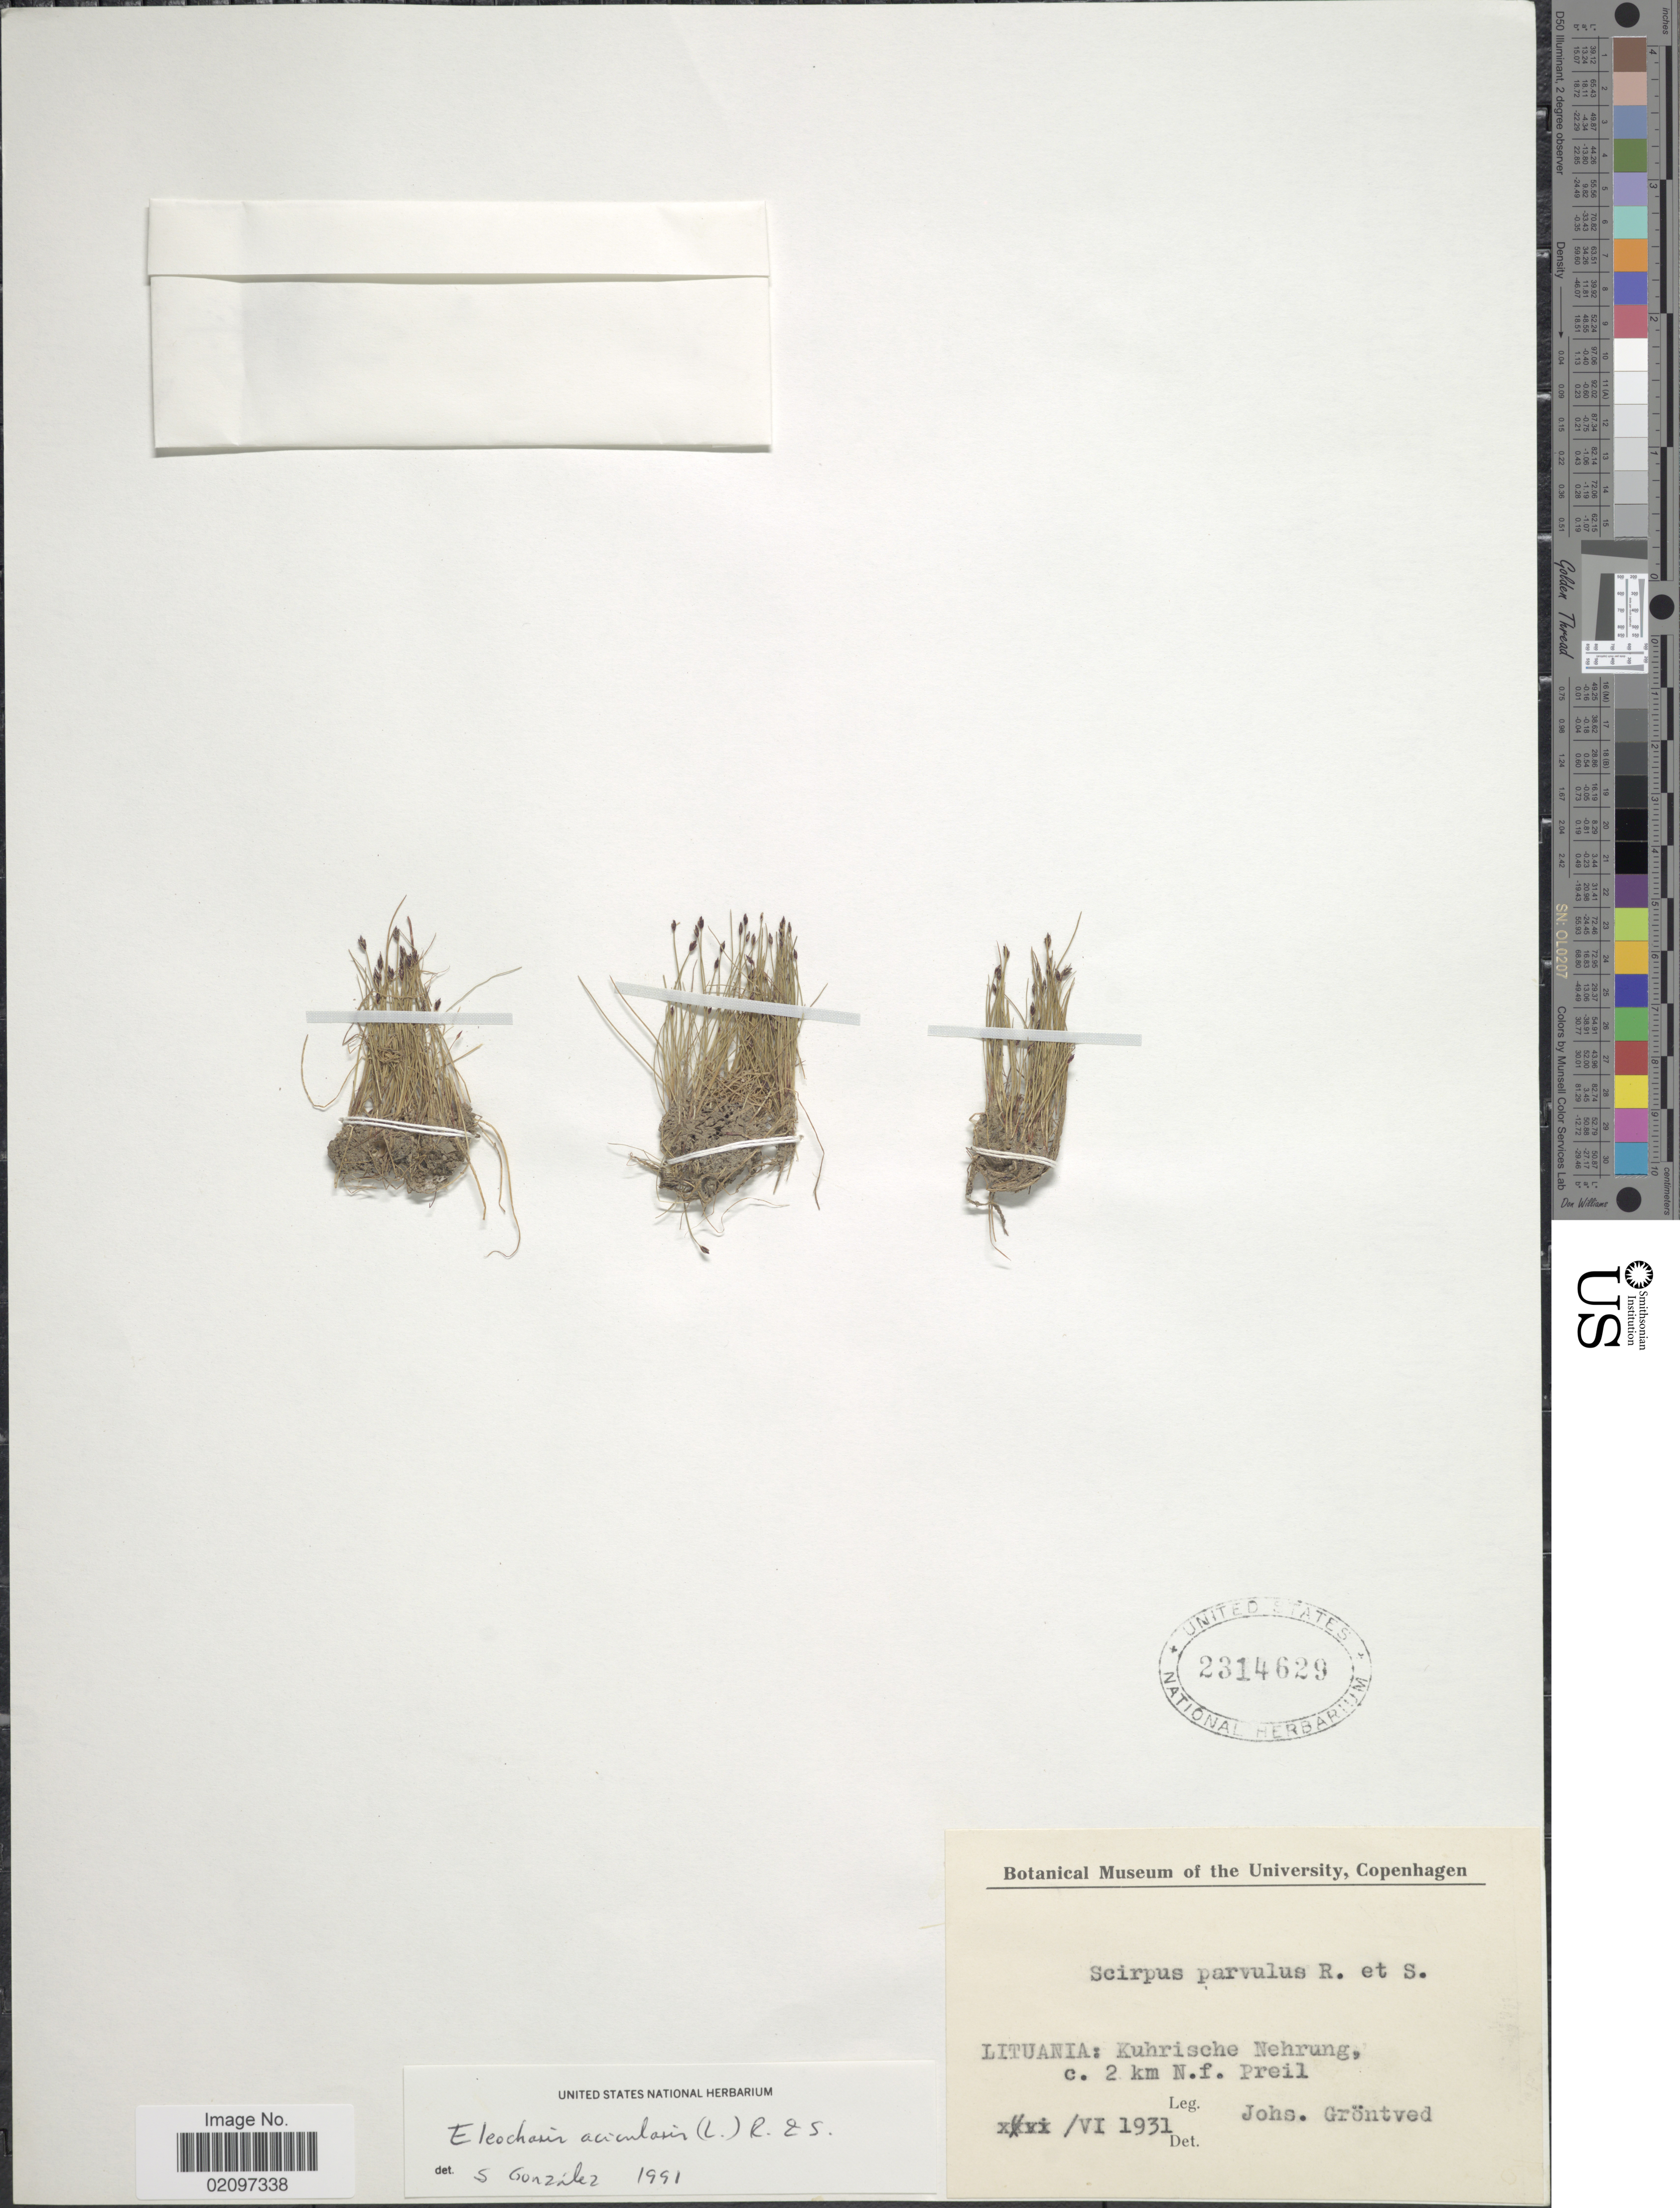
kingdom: Plantae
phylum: Tracheophyta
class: Liliopsida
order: Poales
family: Cyperaceae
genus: Eleocharis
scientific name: Eleocharis acicularis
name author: (L.) Roem. & Schult.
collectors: J. Gröntved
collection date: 1931-06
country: Lithuania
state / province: Klaipeda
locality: Lituania: Kuhrische Nehrung c. 2 km N.f. Preil.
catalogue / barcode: US 2314629